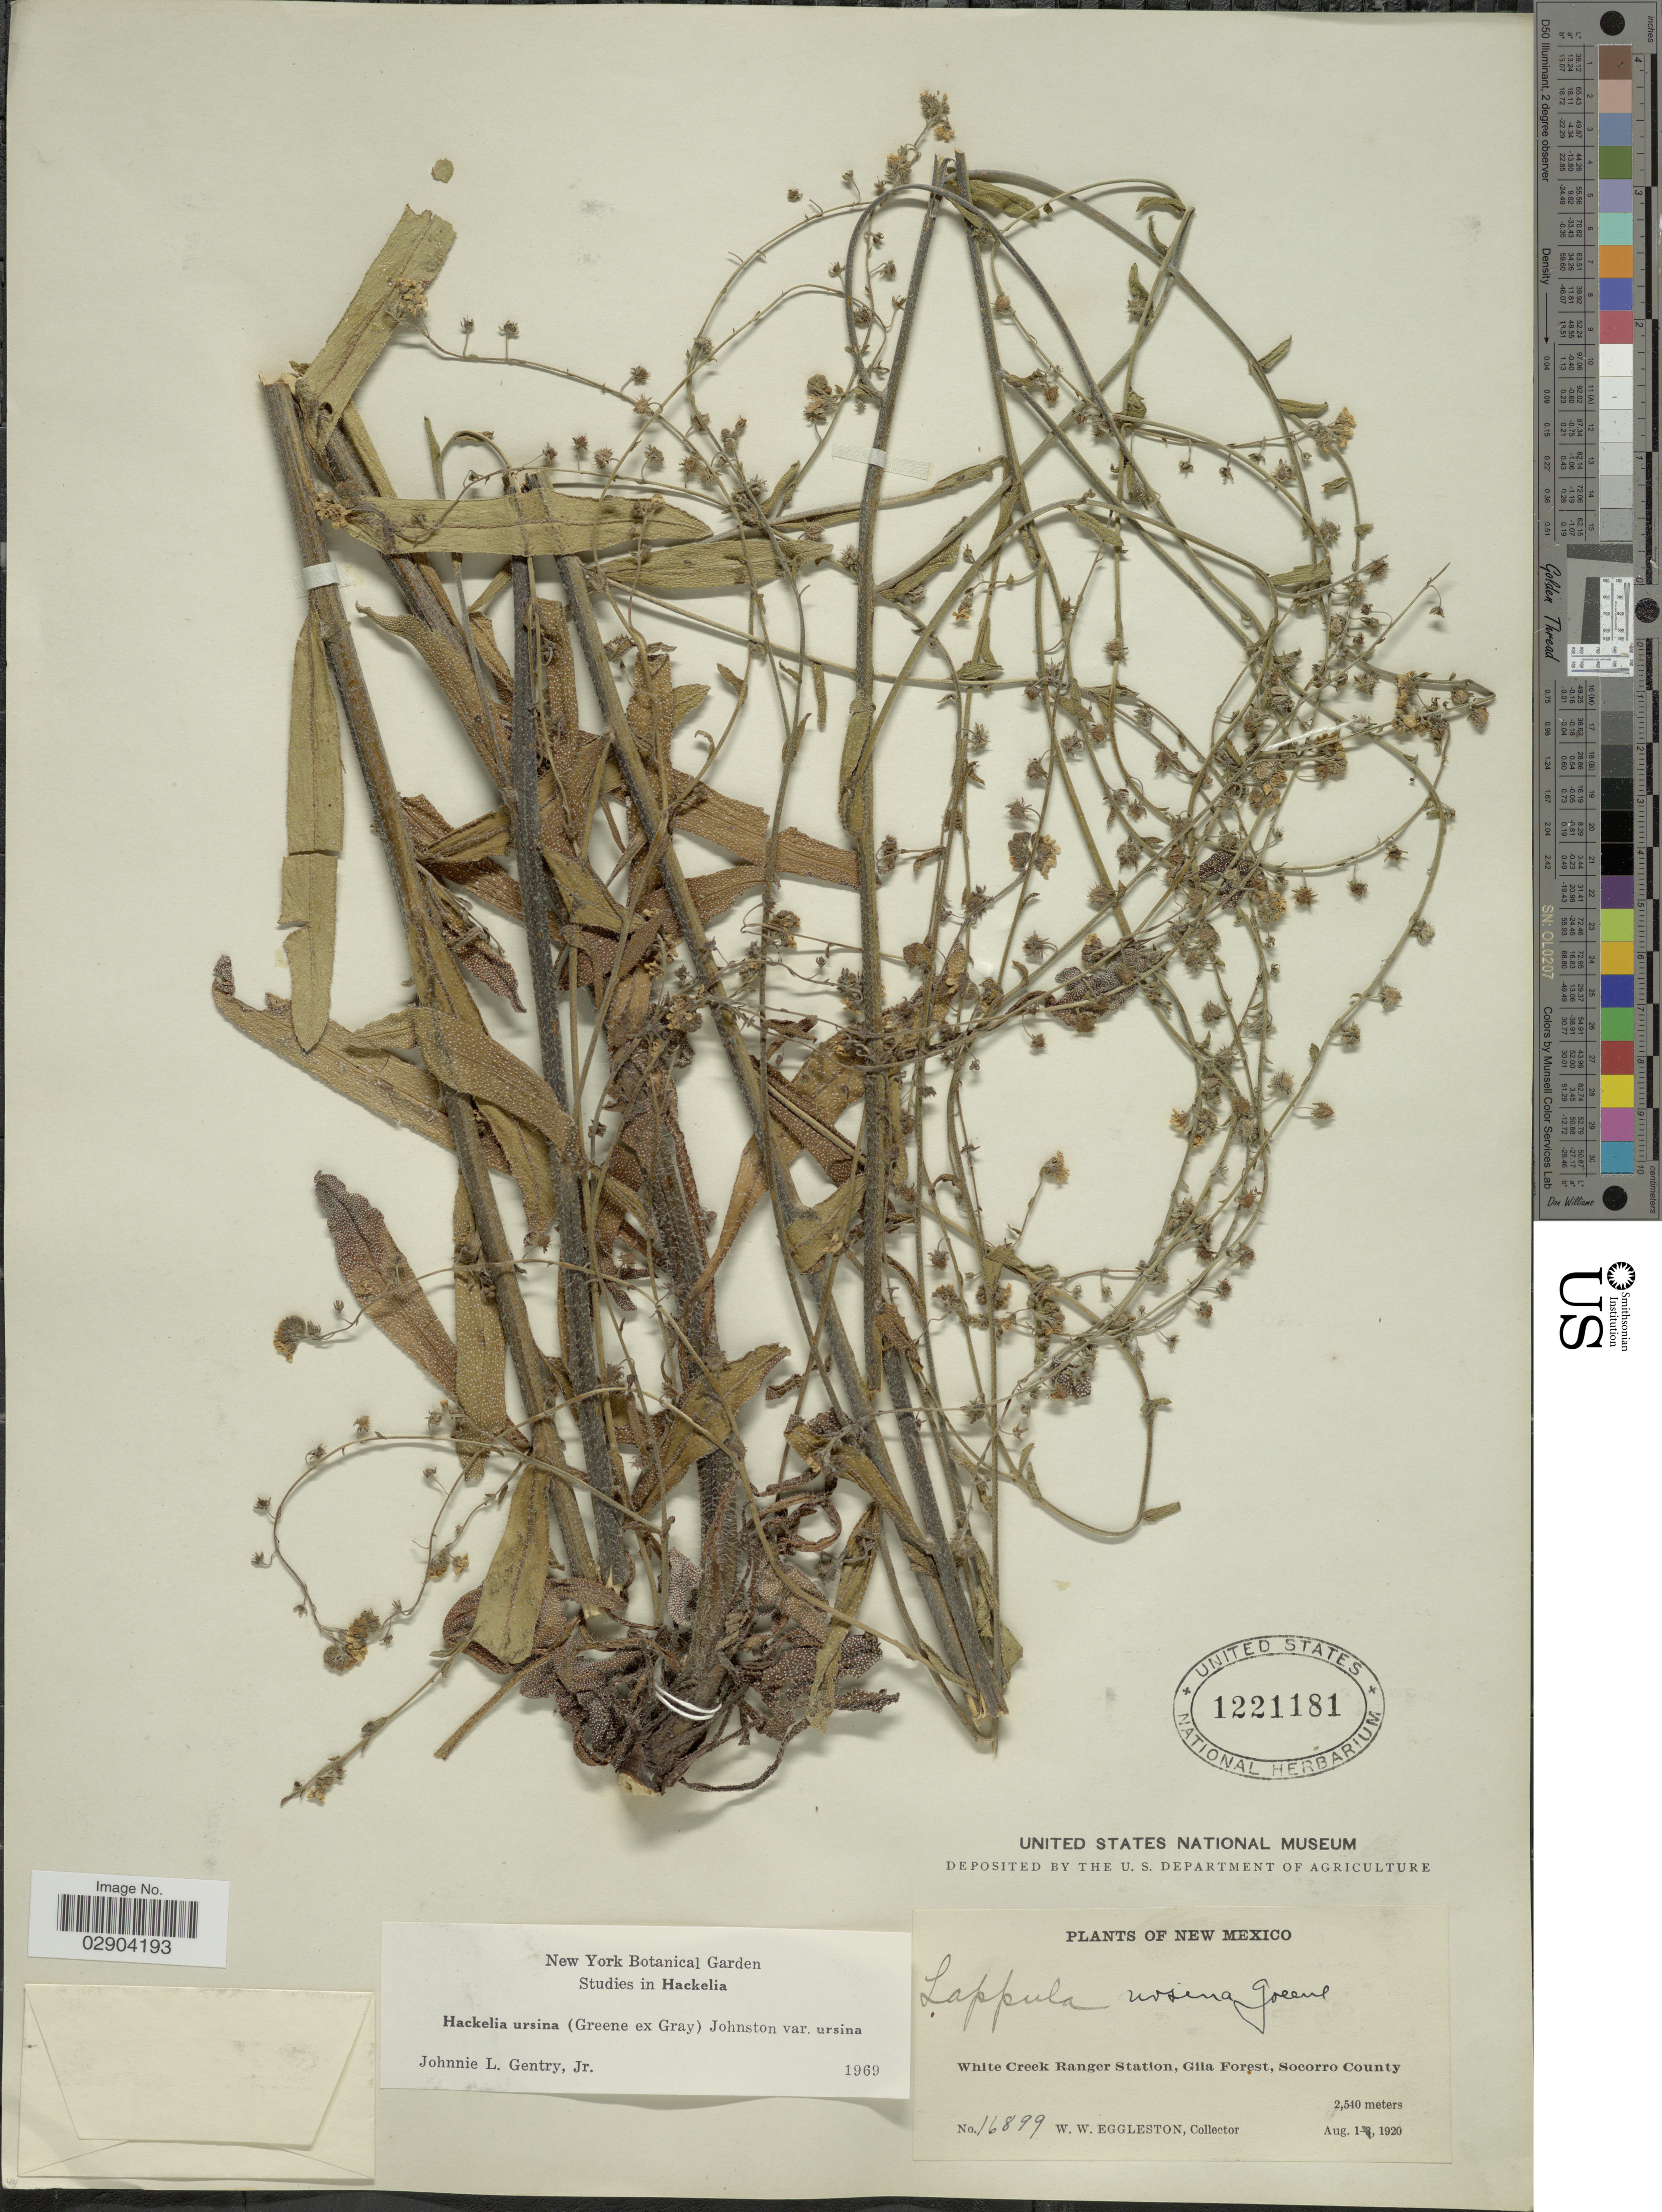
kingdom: Plantae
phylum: Tracheophyta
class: Magnoliopsida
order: Boraginales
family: Boraginaceae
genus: Hackelia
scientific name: Hackelia ursina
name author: (Greene ex A. Gray) I.M. Johnst.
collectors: W. W. Eggleston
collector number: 16899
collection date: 1920-08-01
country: United States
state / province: New Mexico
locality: White Creek Ranger Station, Gila Forest, Socorro County.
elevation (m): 2540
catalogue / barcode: US 1221181